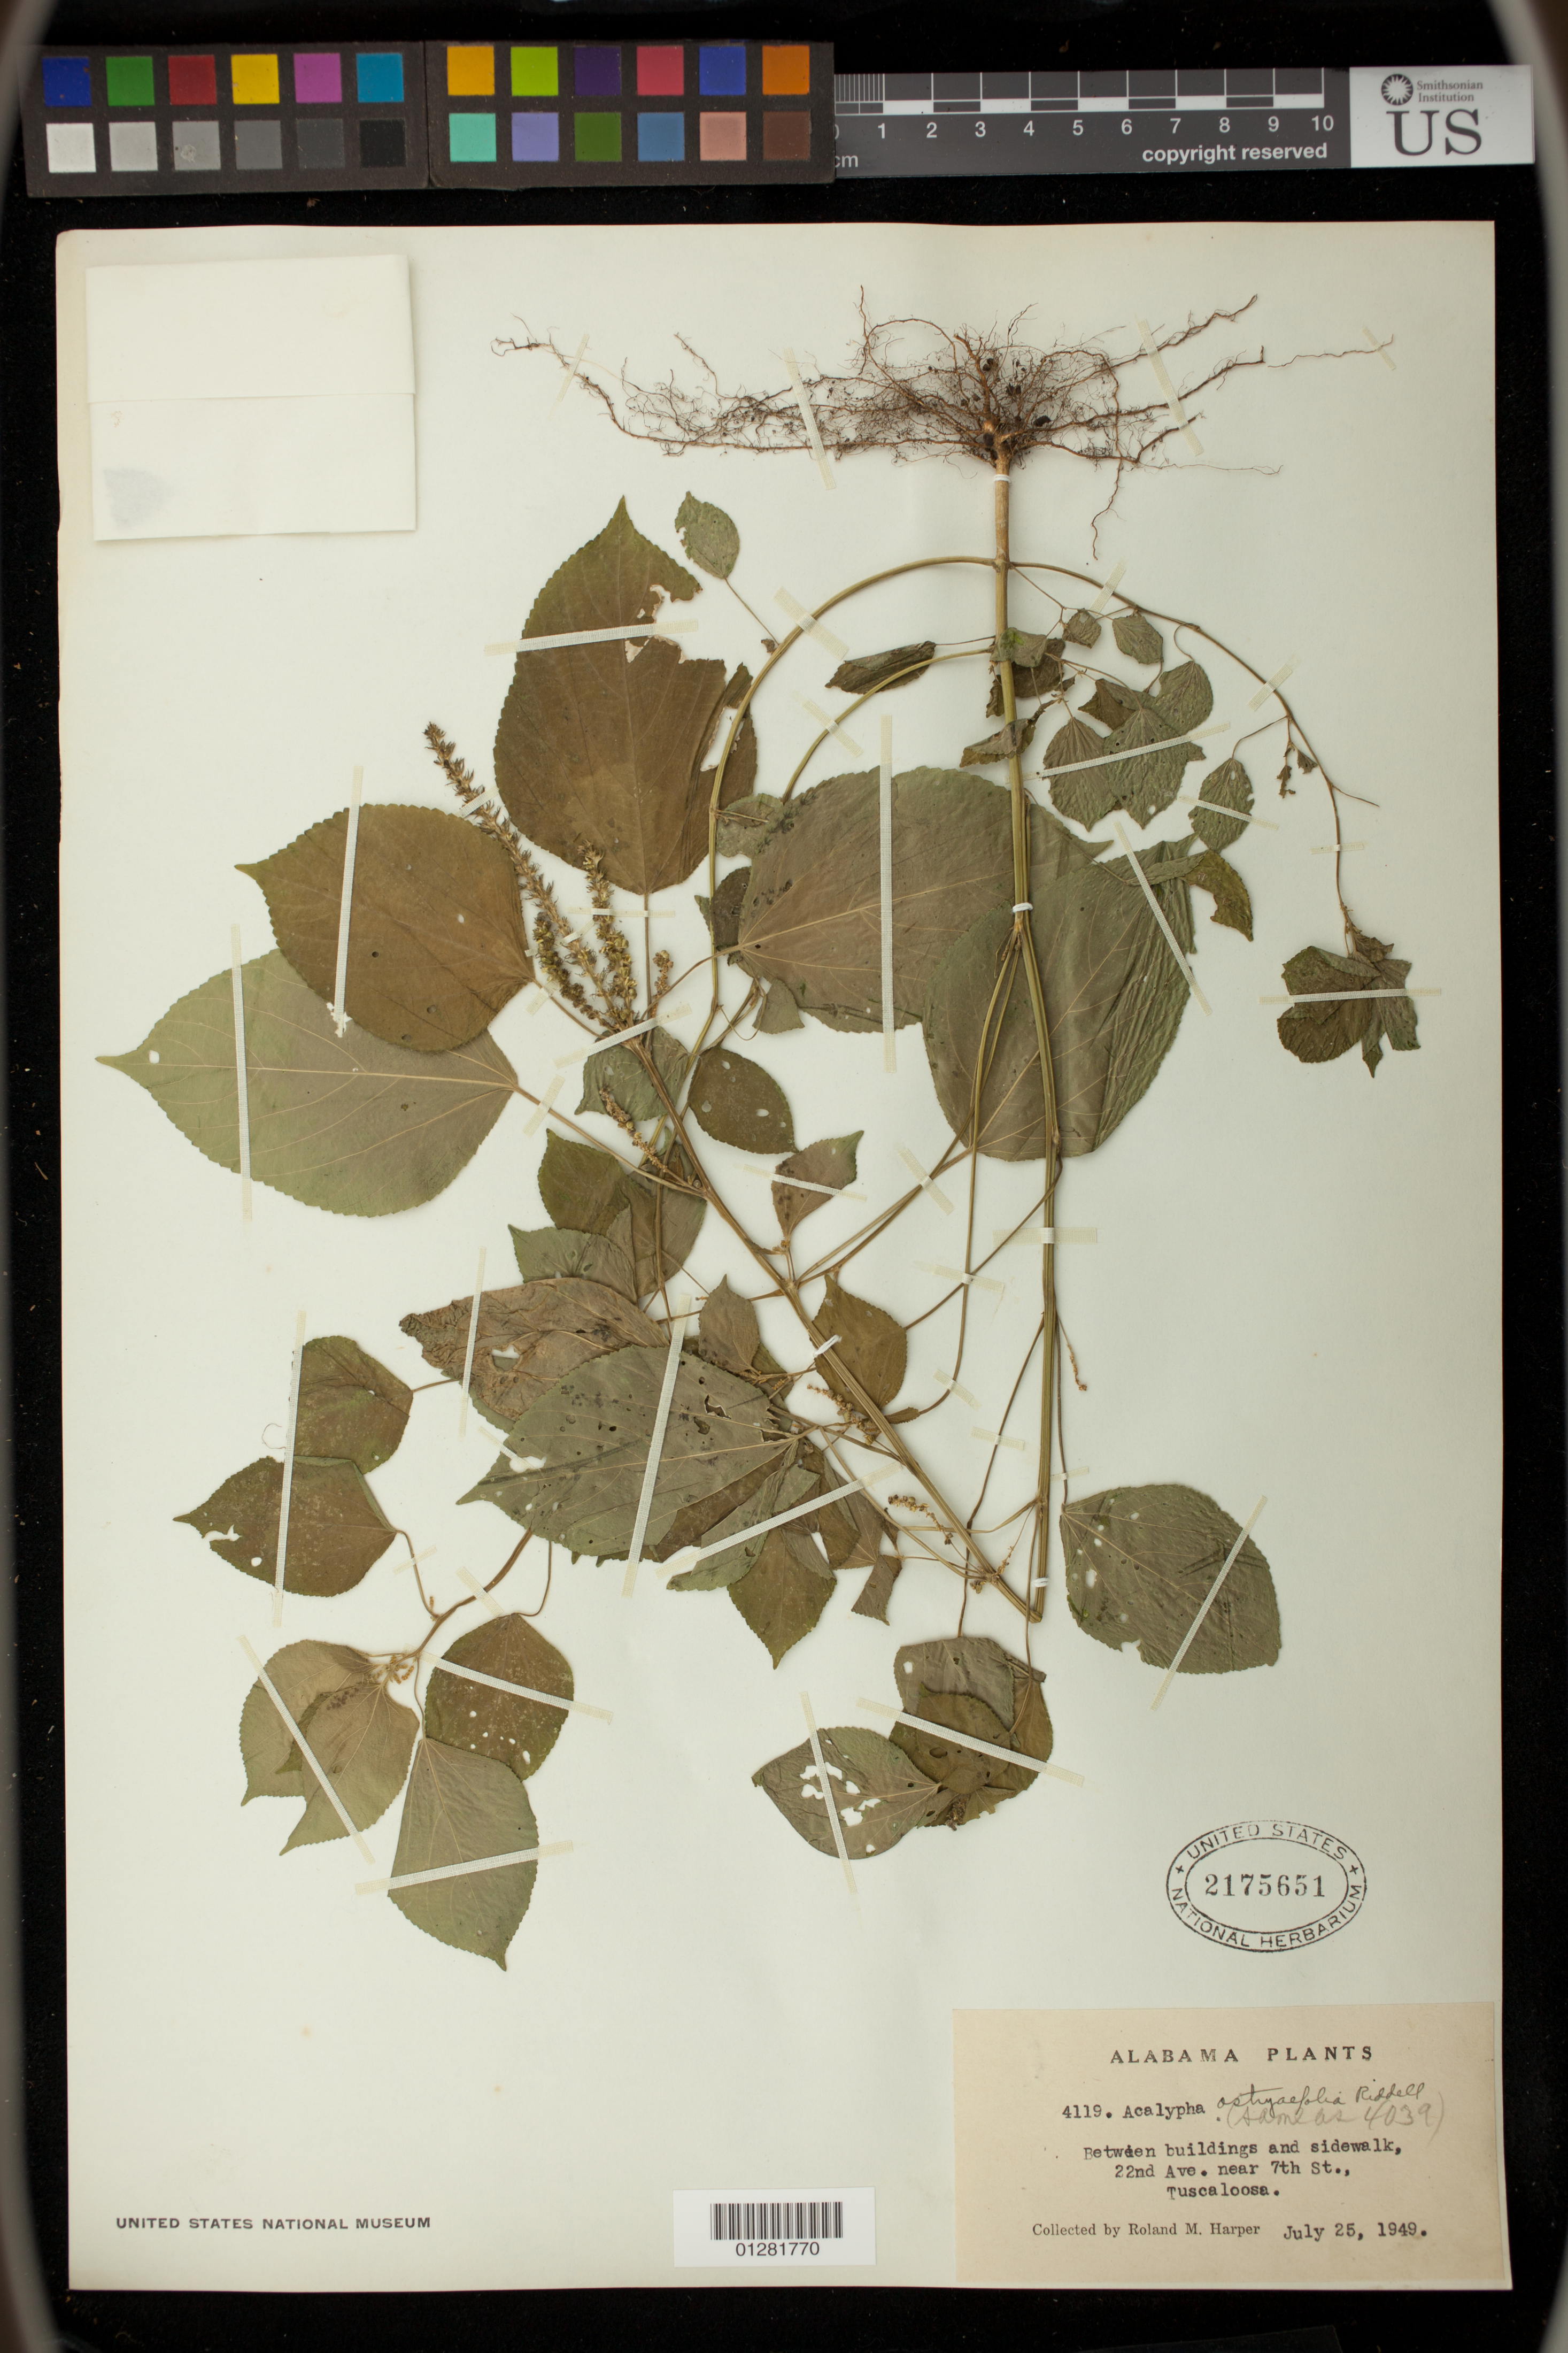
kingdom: Plantae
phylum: Tracheophyta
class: Magnoliopsida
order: Malpighiales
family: Euphorbiaceae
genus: Acalypha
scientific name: Acalypha ostryifolia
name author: Ridd.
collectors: R. M. Harper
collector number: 4119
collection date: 1949-07-25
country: United States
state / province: Alabama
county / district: Tuscaloosa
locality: Between buildings and sidewalk, 22nd Ave. near 7th St.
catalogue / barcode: US 2175651